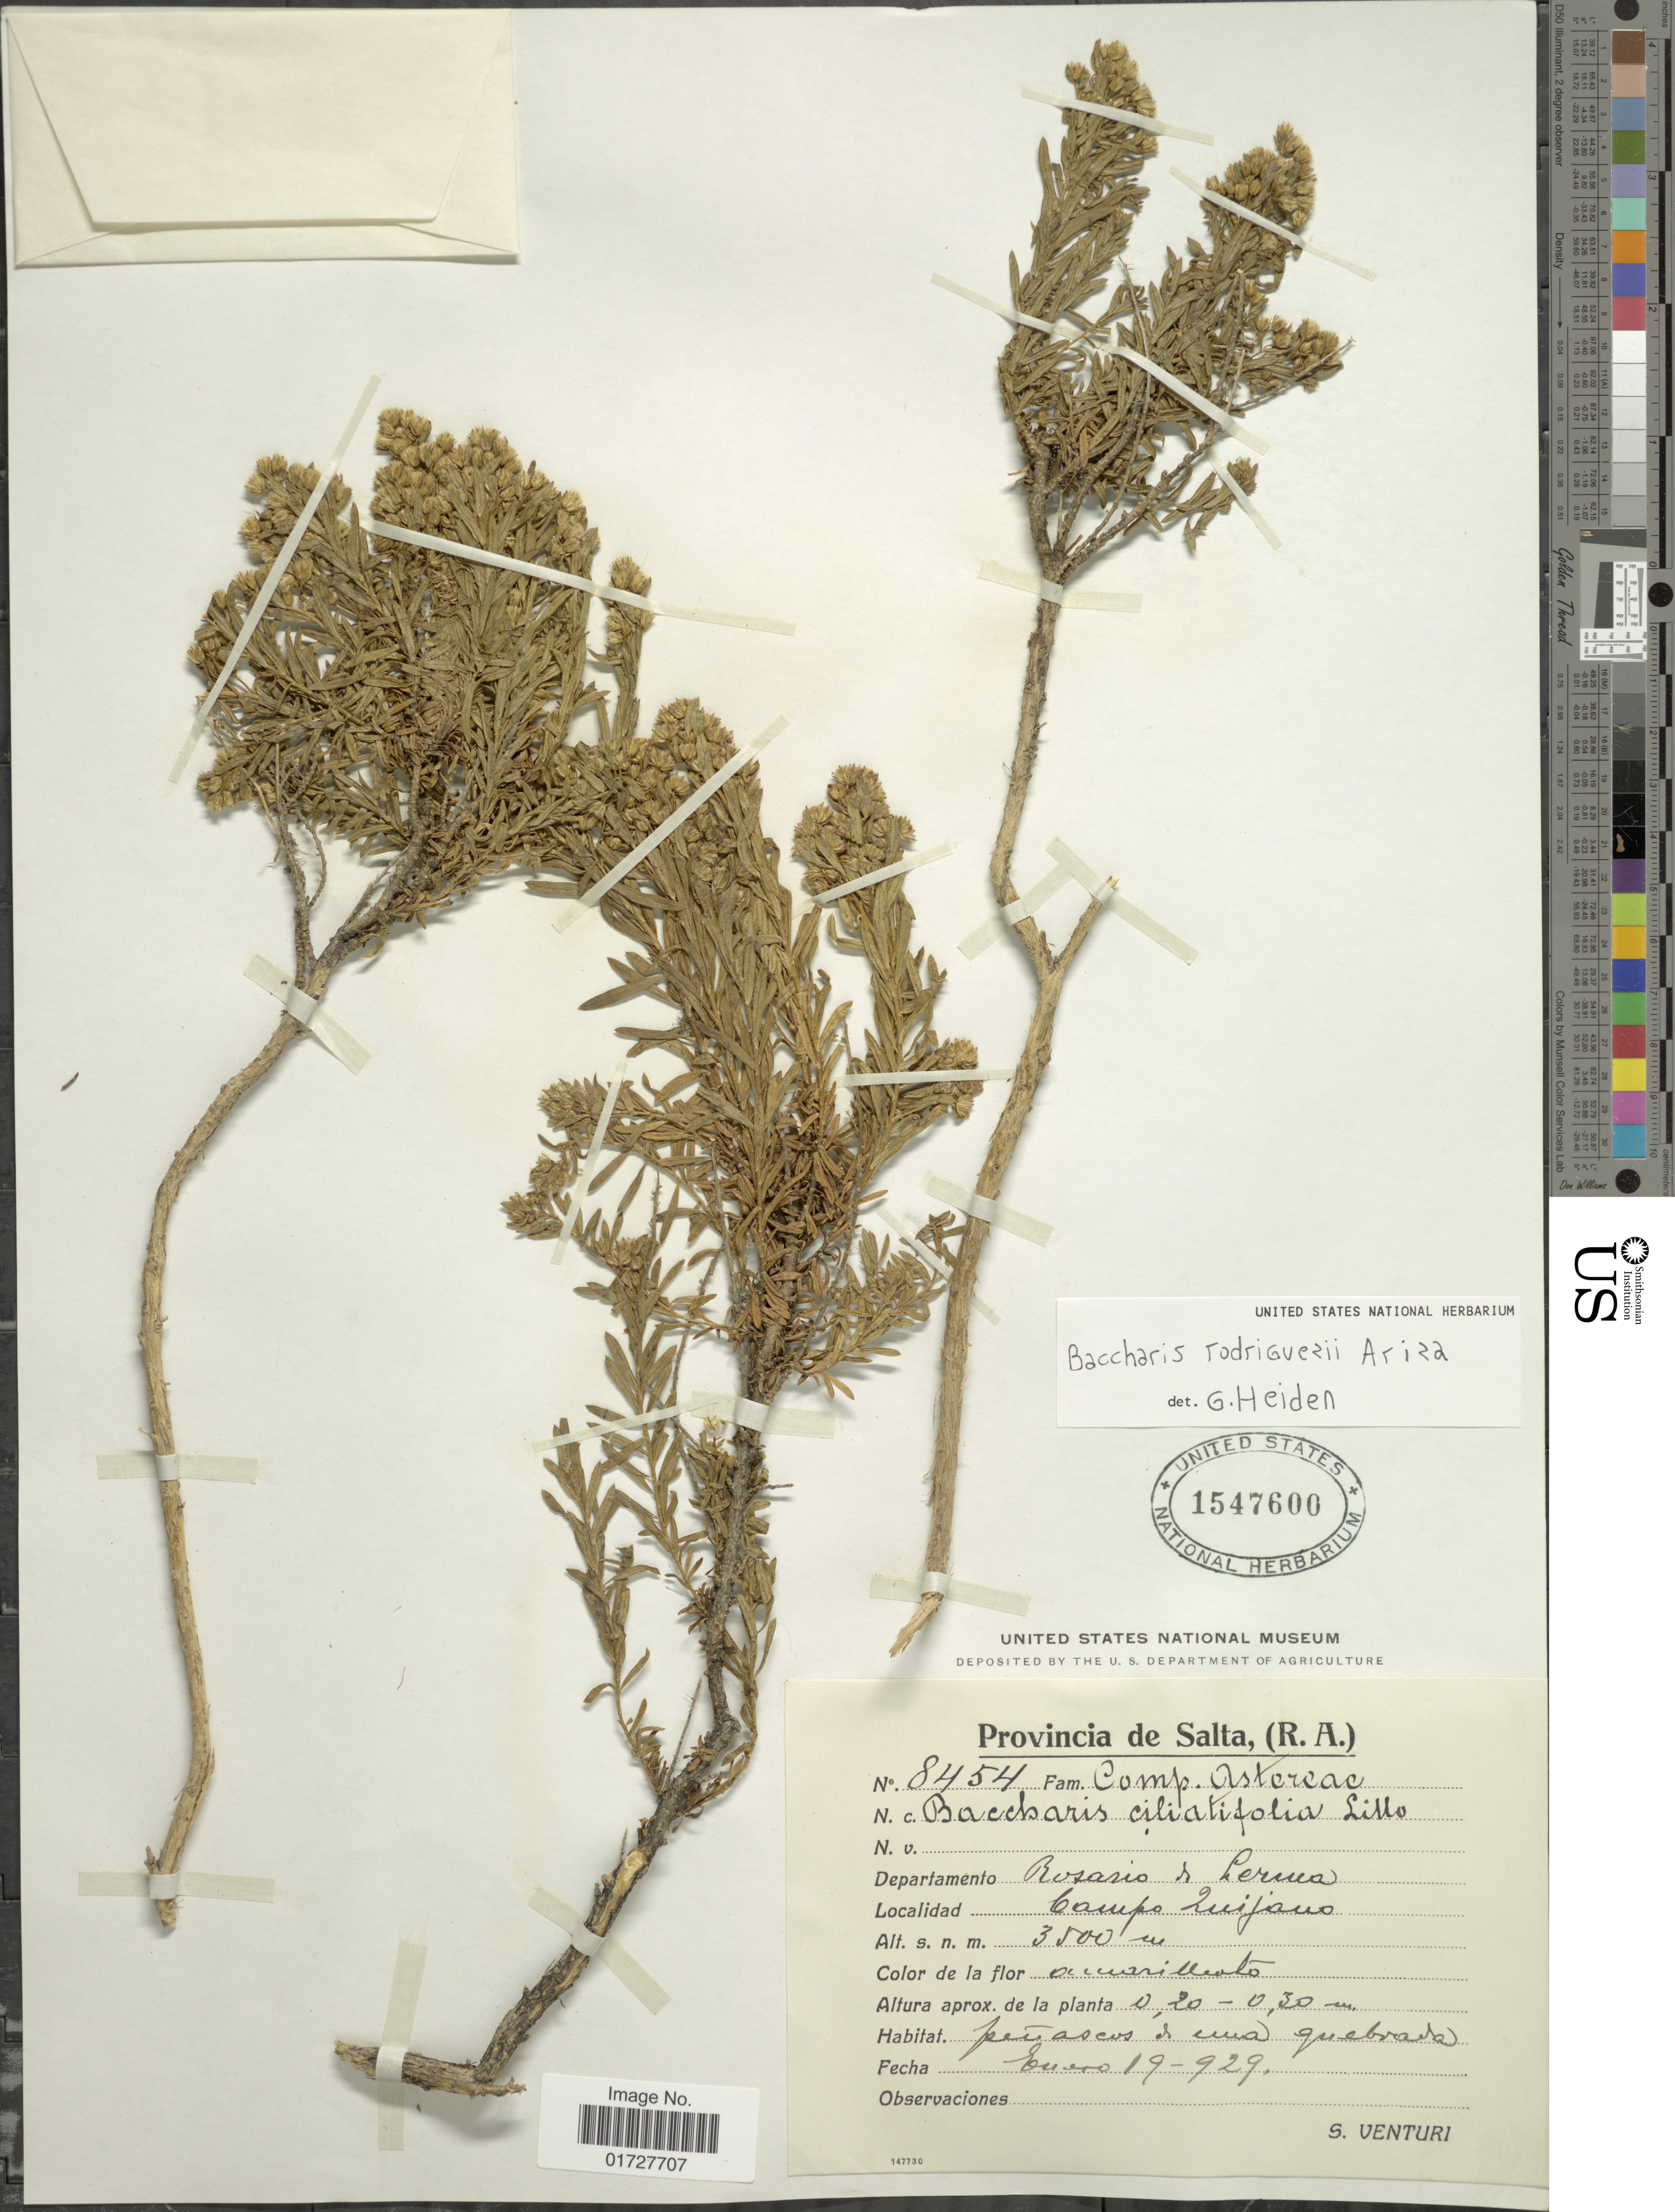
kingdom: Plantae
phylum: Tracheophyta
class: Magnoliopsida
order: Asterales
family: Asteraceae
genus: Baccharis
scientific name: Baccharis rodriguezii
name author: Ariza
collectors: S. Venturi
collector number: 8454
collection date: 1929-01-19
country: Argentina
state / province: Salta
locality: Departamento Rosario de Lerma, Campo Quijano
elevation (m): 3500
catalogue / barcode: US 1547600